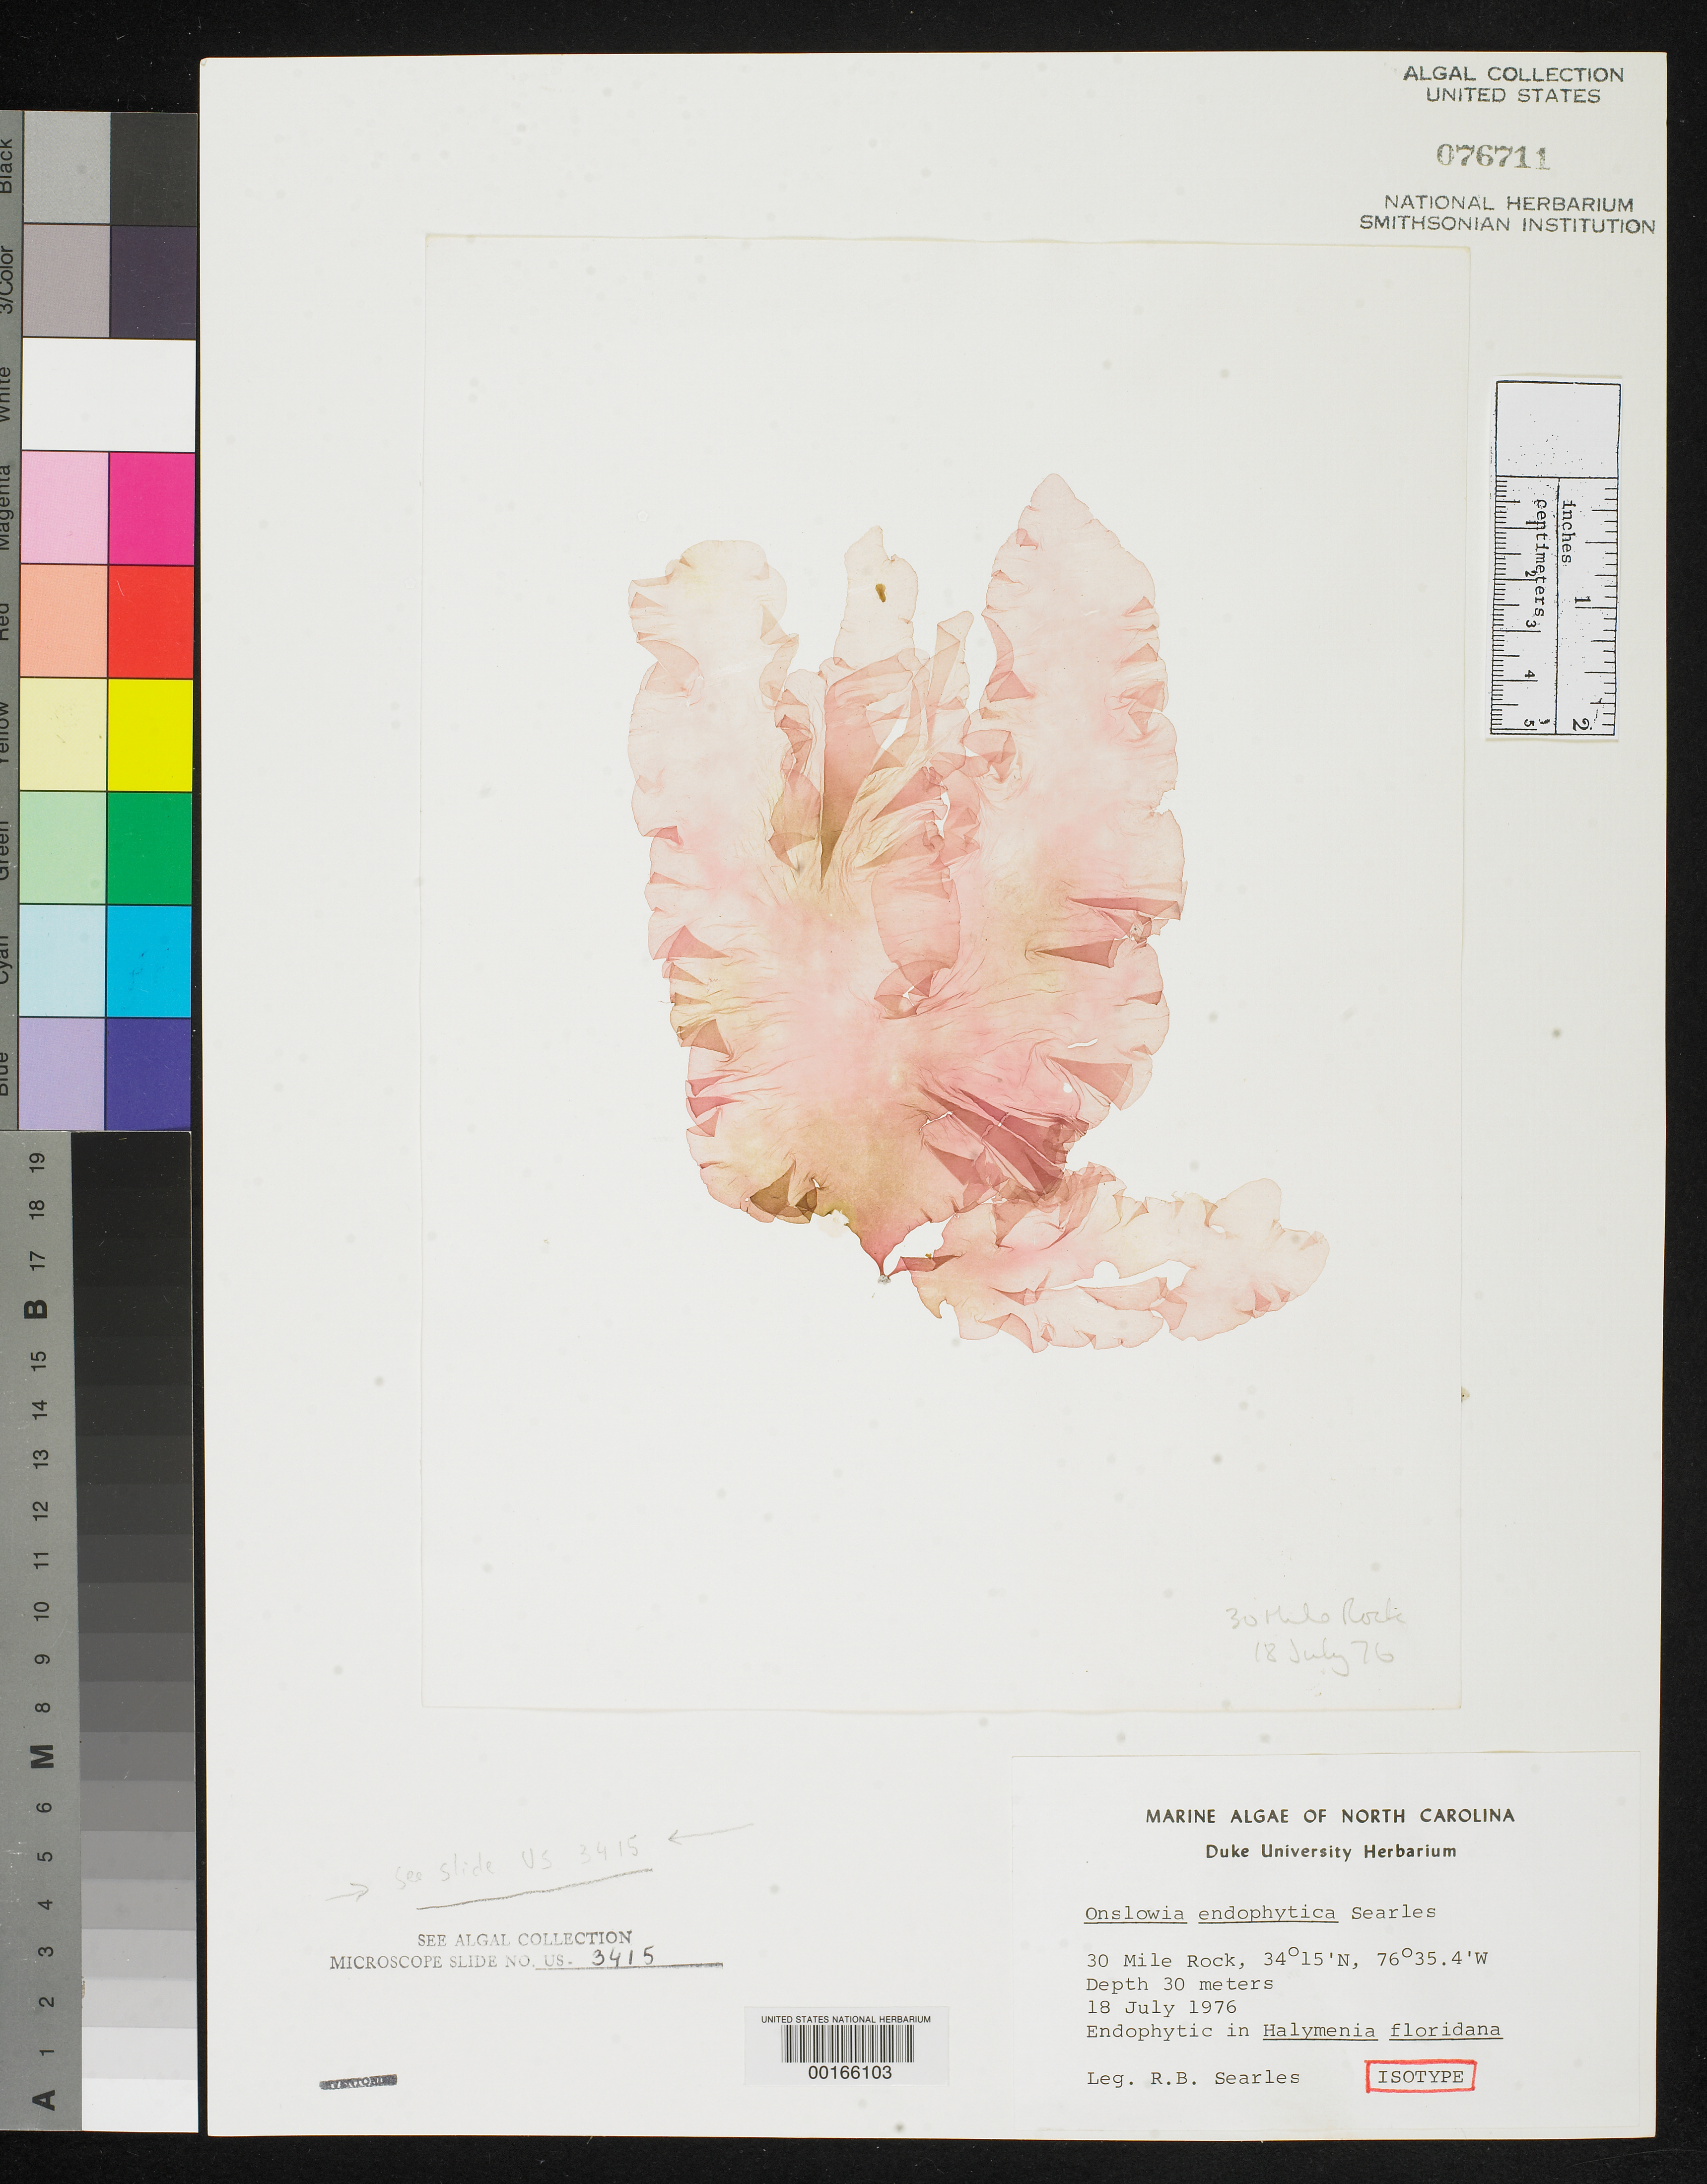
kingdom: Chromista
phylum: Ochrophyta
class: Phaeophyceae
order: Sphacelariales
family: Sphacelariaceae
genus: Onslowia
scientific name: Onslowia endophytica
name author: Searles in Searles & Leister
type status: Isotype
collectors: R. Searles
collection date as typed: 18 Jul 1976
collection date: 1976-07-18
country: United States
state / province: North Carolina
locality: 30 Mile Rock, off Onslow Bay.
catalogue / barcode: US 76711